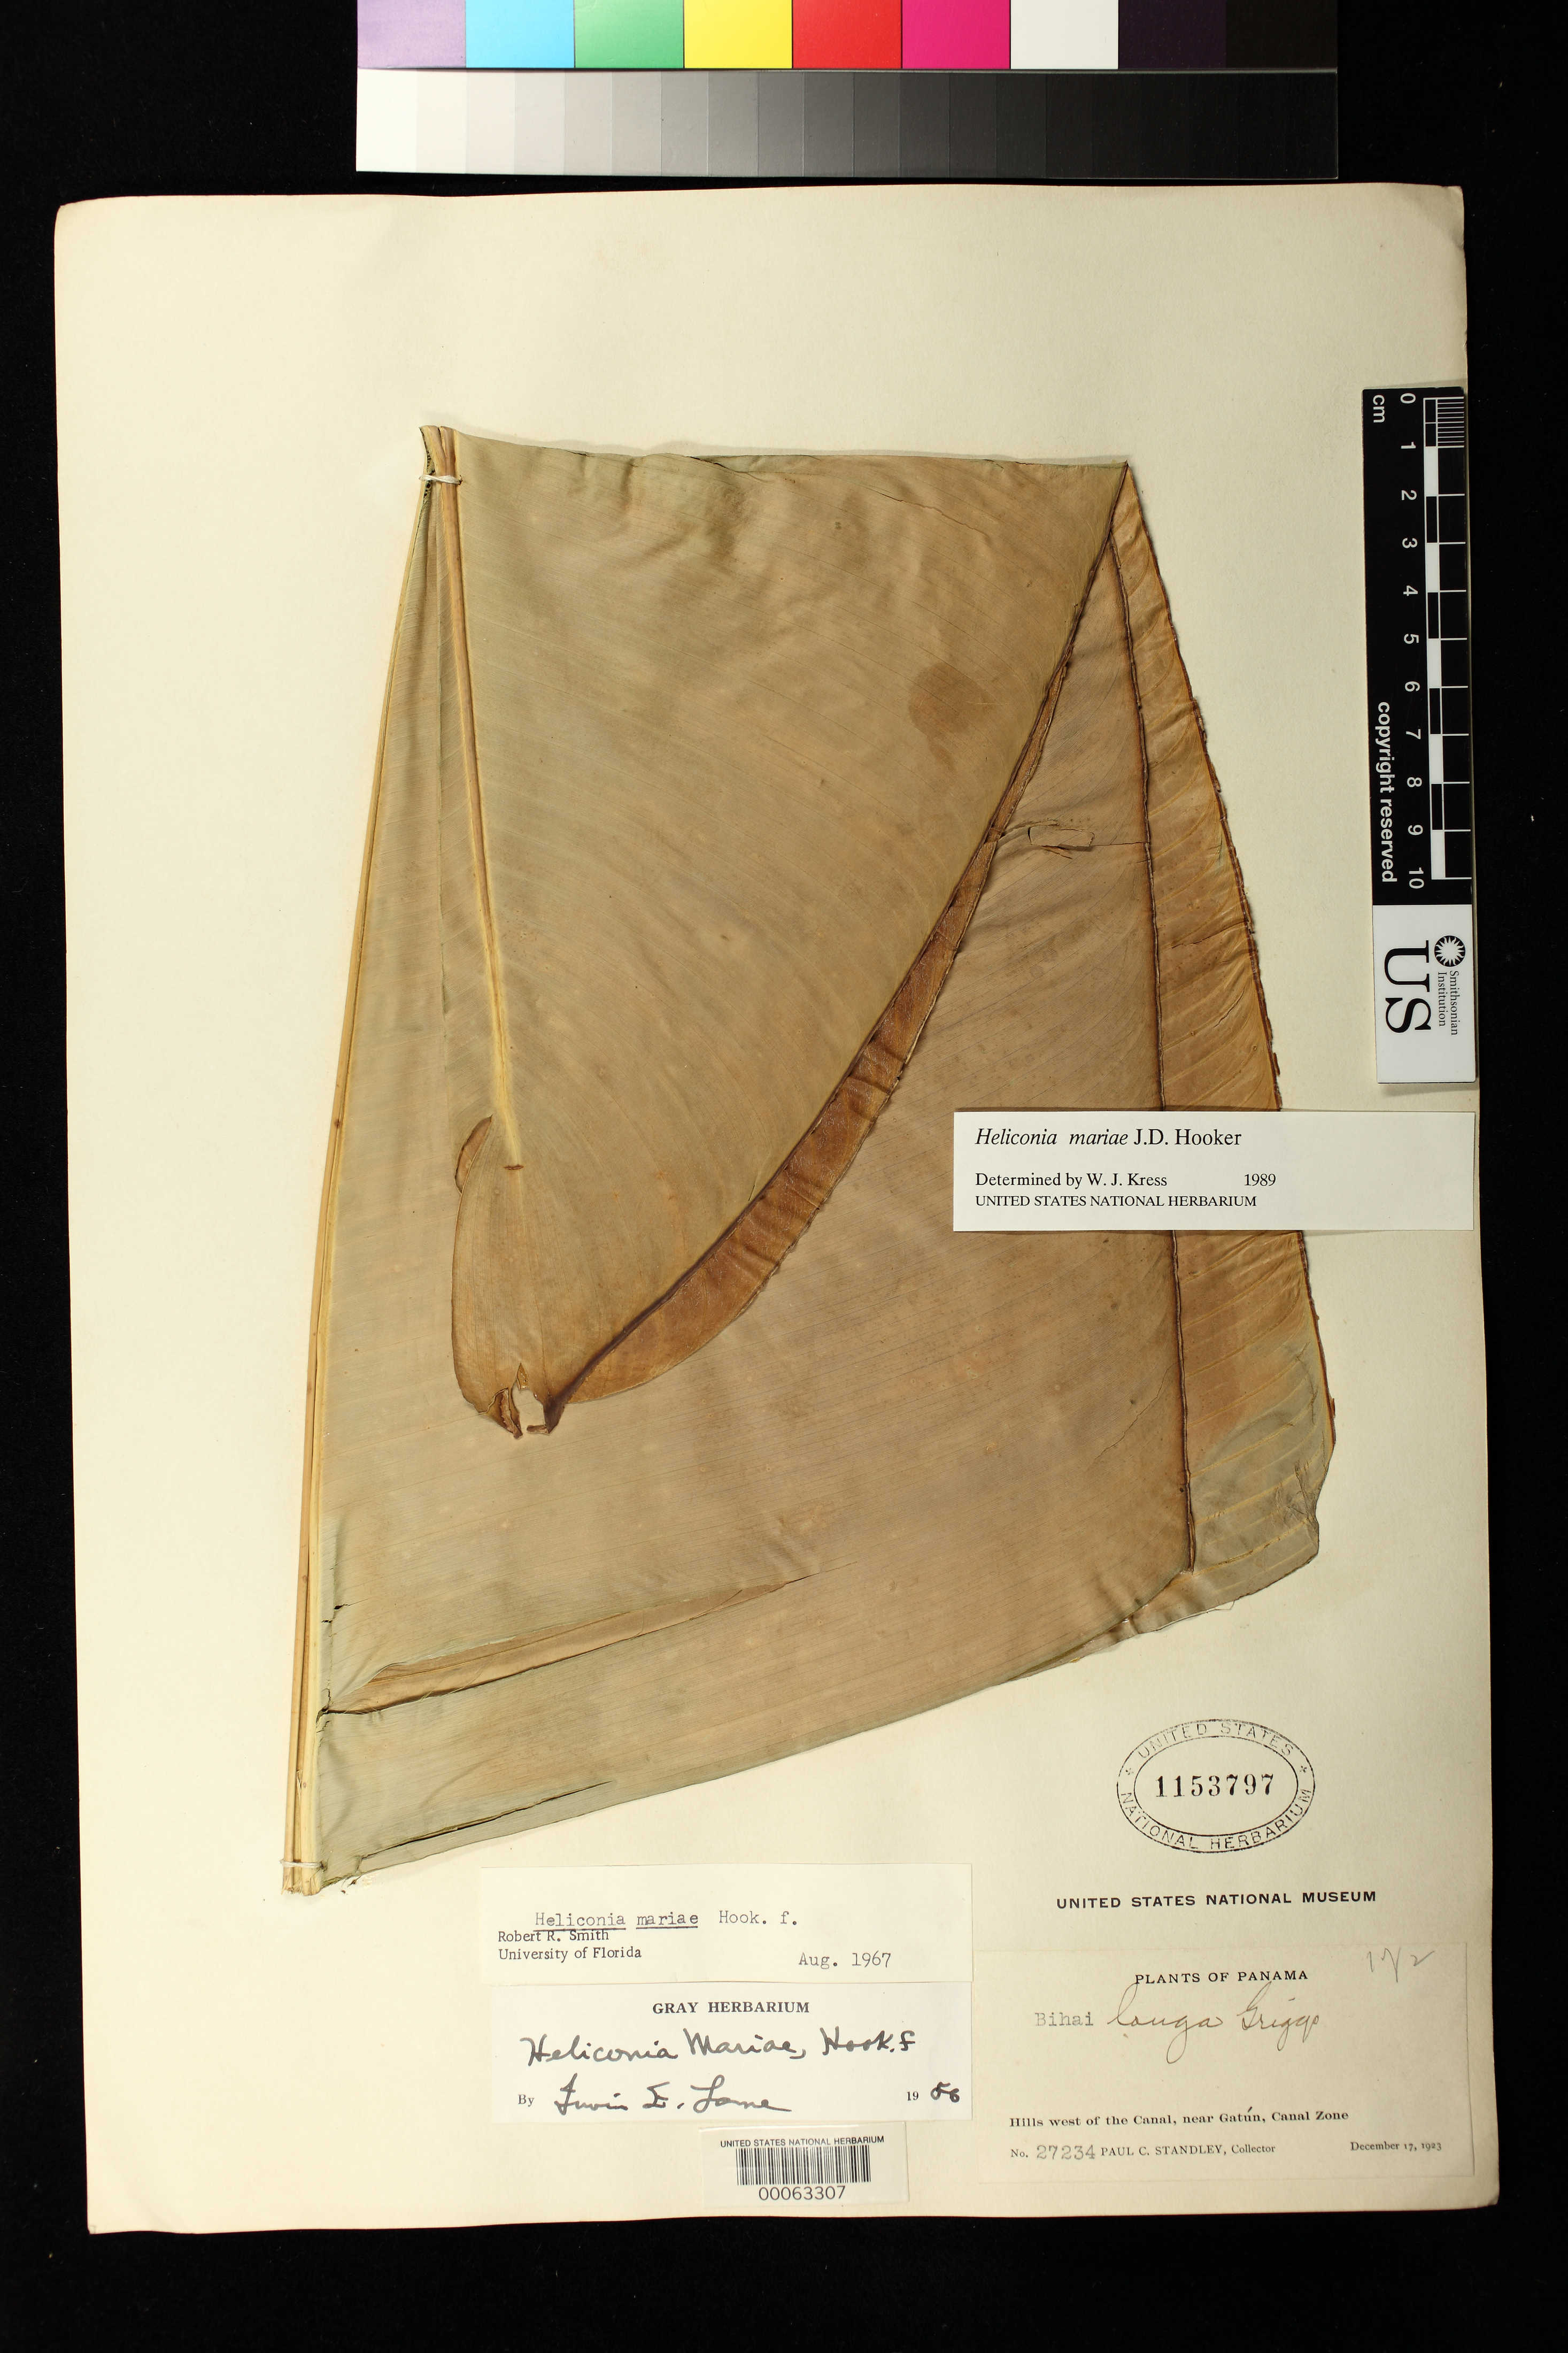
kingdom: Plantae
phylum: Tracheophyta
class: Liliopsida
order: Zingiberales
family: Heliconiaceae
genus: Heliconia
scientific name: Heliconia mariae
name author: Hook. f.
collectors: P. C. Standley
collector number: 27234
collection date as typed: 17 Dec 1923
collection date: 1923-12-17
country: Panama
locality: Hills W of the Canal, near Gatun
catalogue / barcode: US 1153797